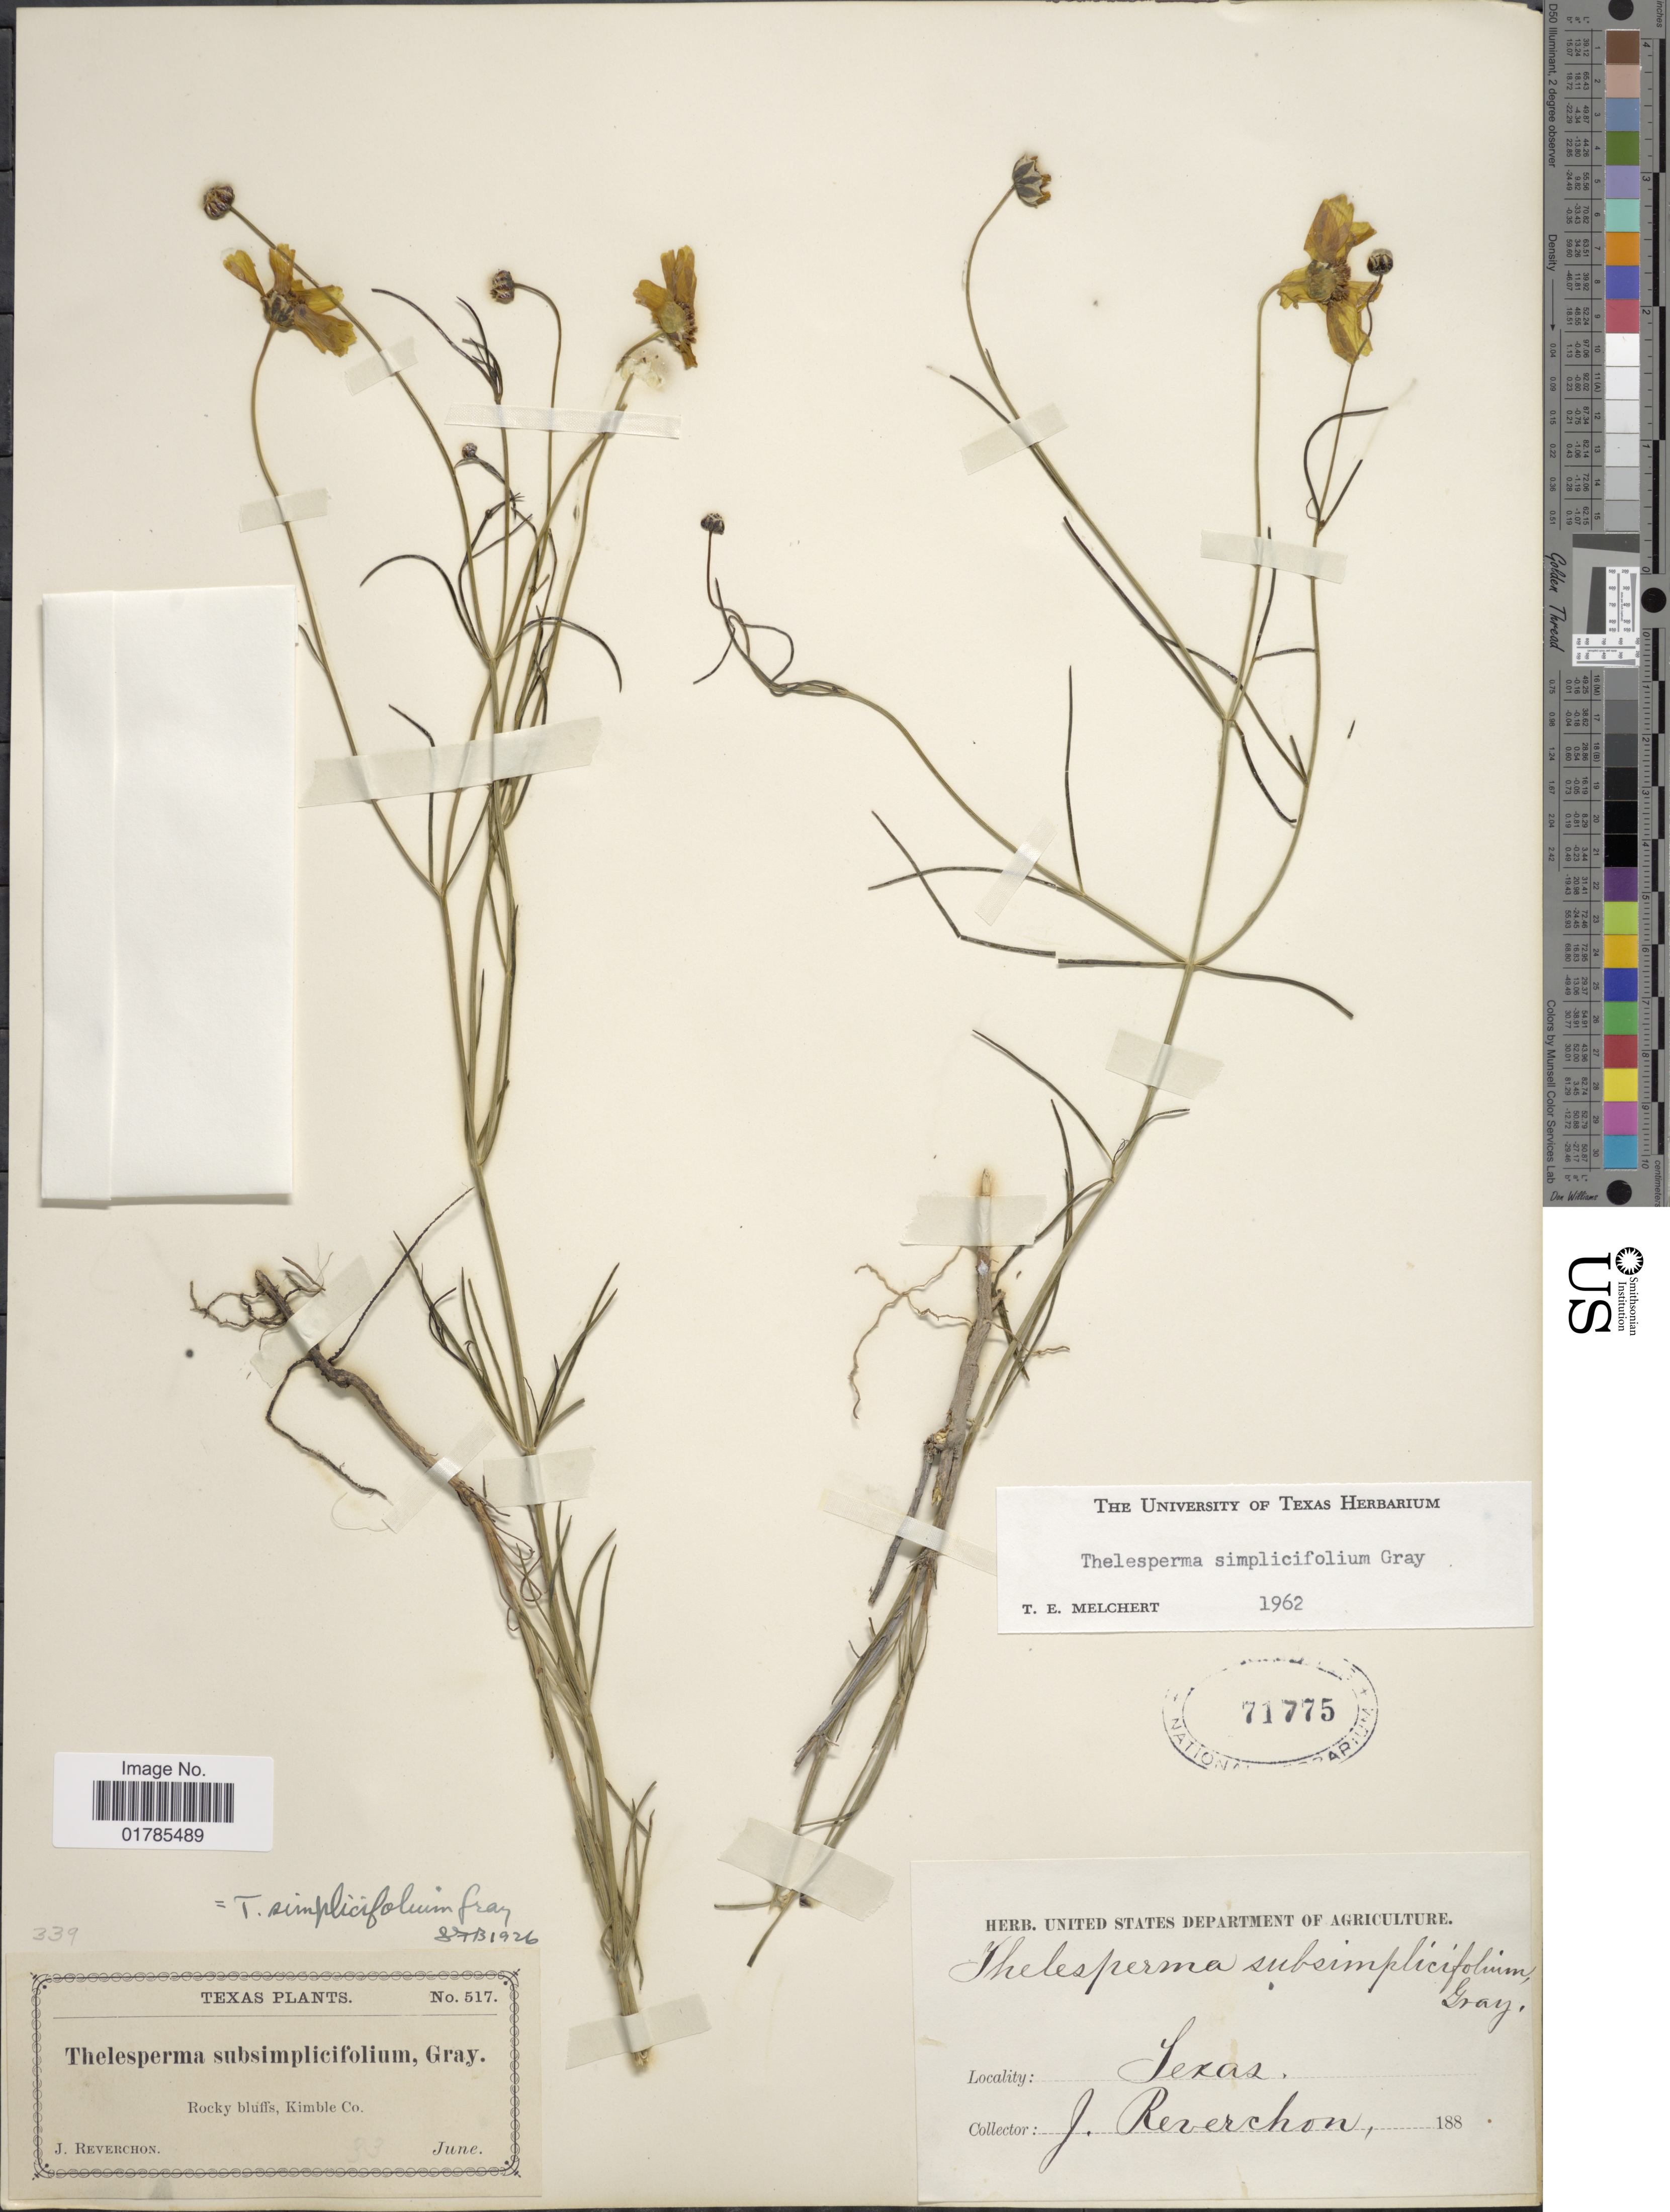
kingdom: Plantae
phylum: Tracheophyta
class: Magnoliopsida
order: Asterales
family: Asteraceae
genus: Thelesperma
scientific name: Thelesperma simplicifolium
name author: A. Gray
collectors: J. Reverchon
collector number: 517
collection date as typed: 188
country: United States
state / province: Texas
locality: Rocky bluffs, Kimble Co.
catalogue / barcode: US 71775